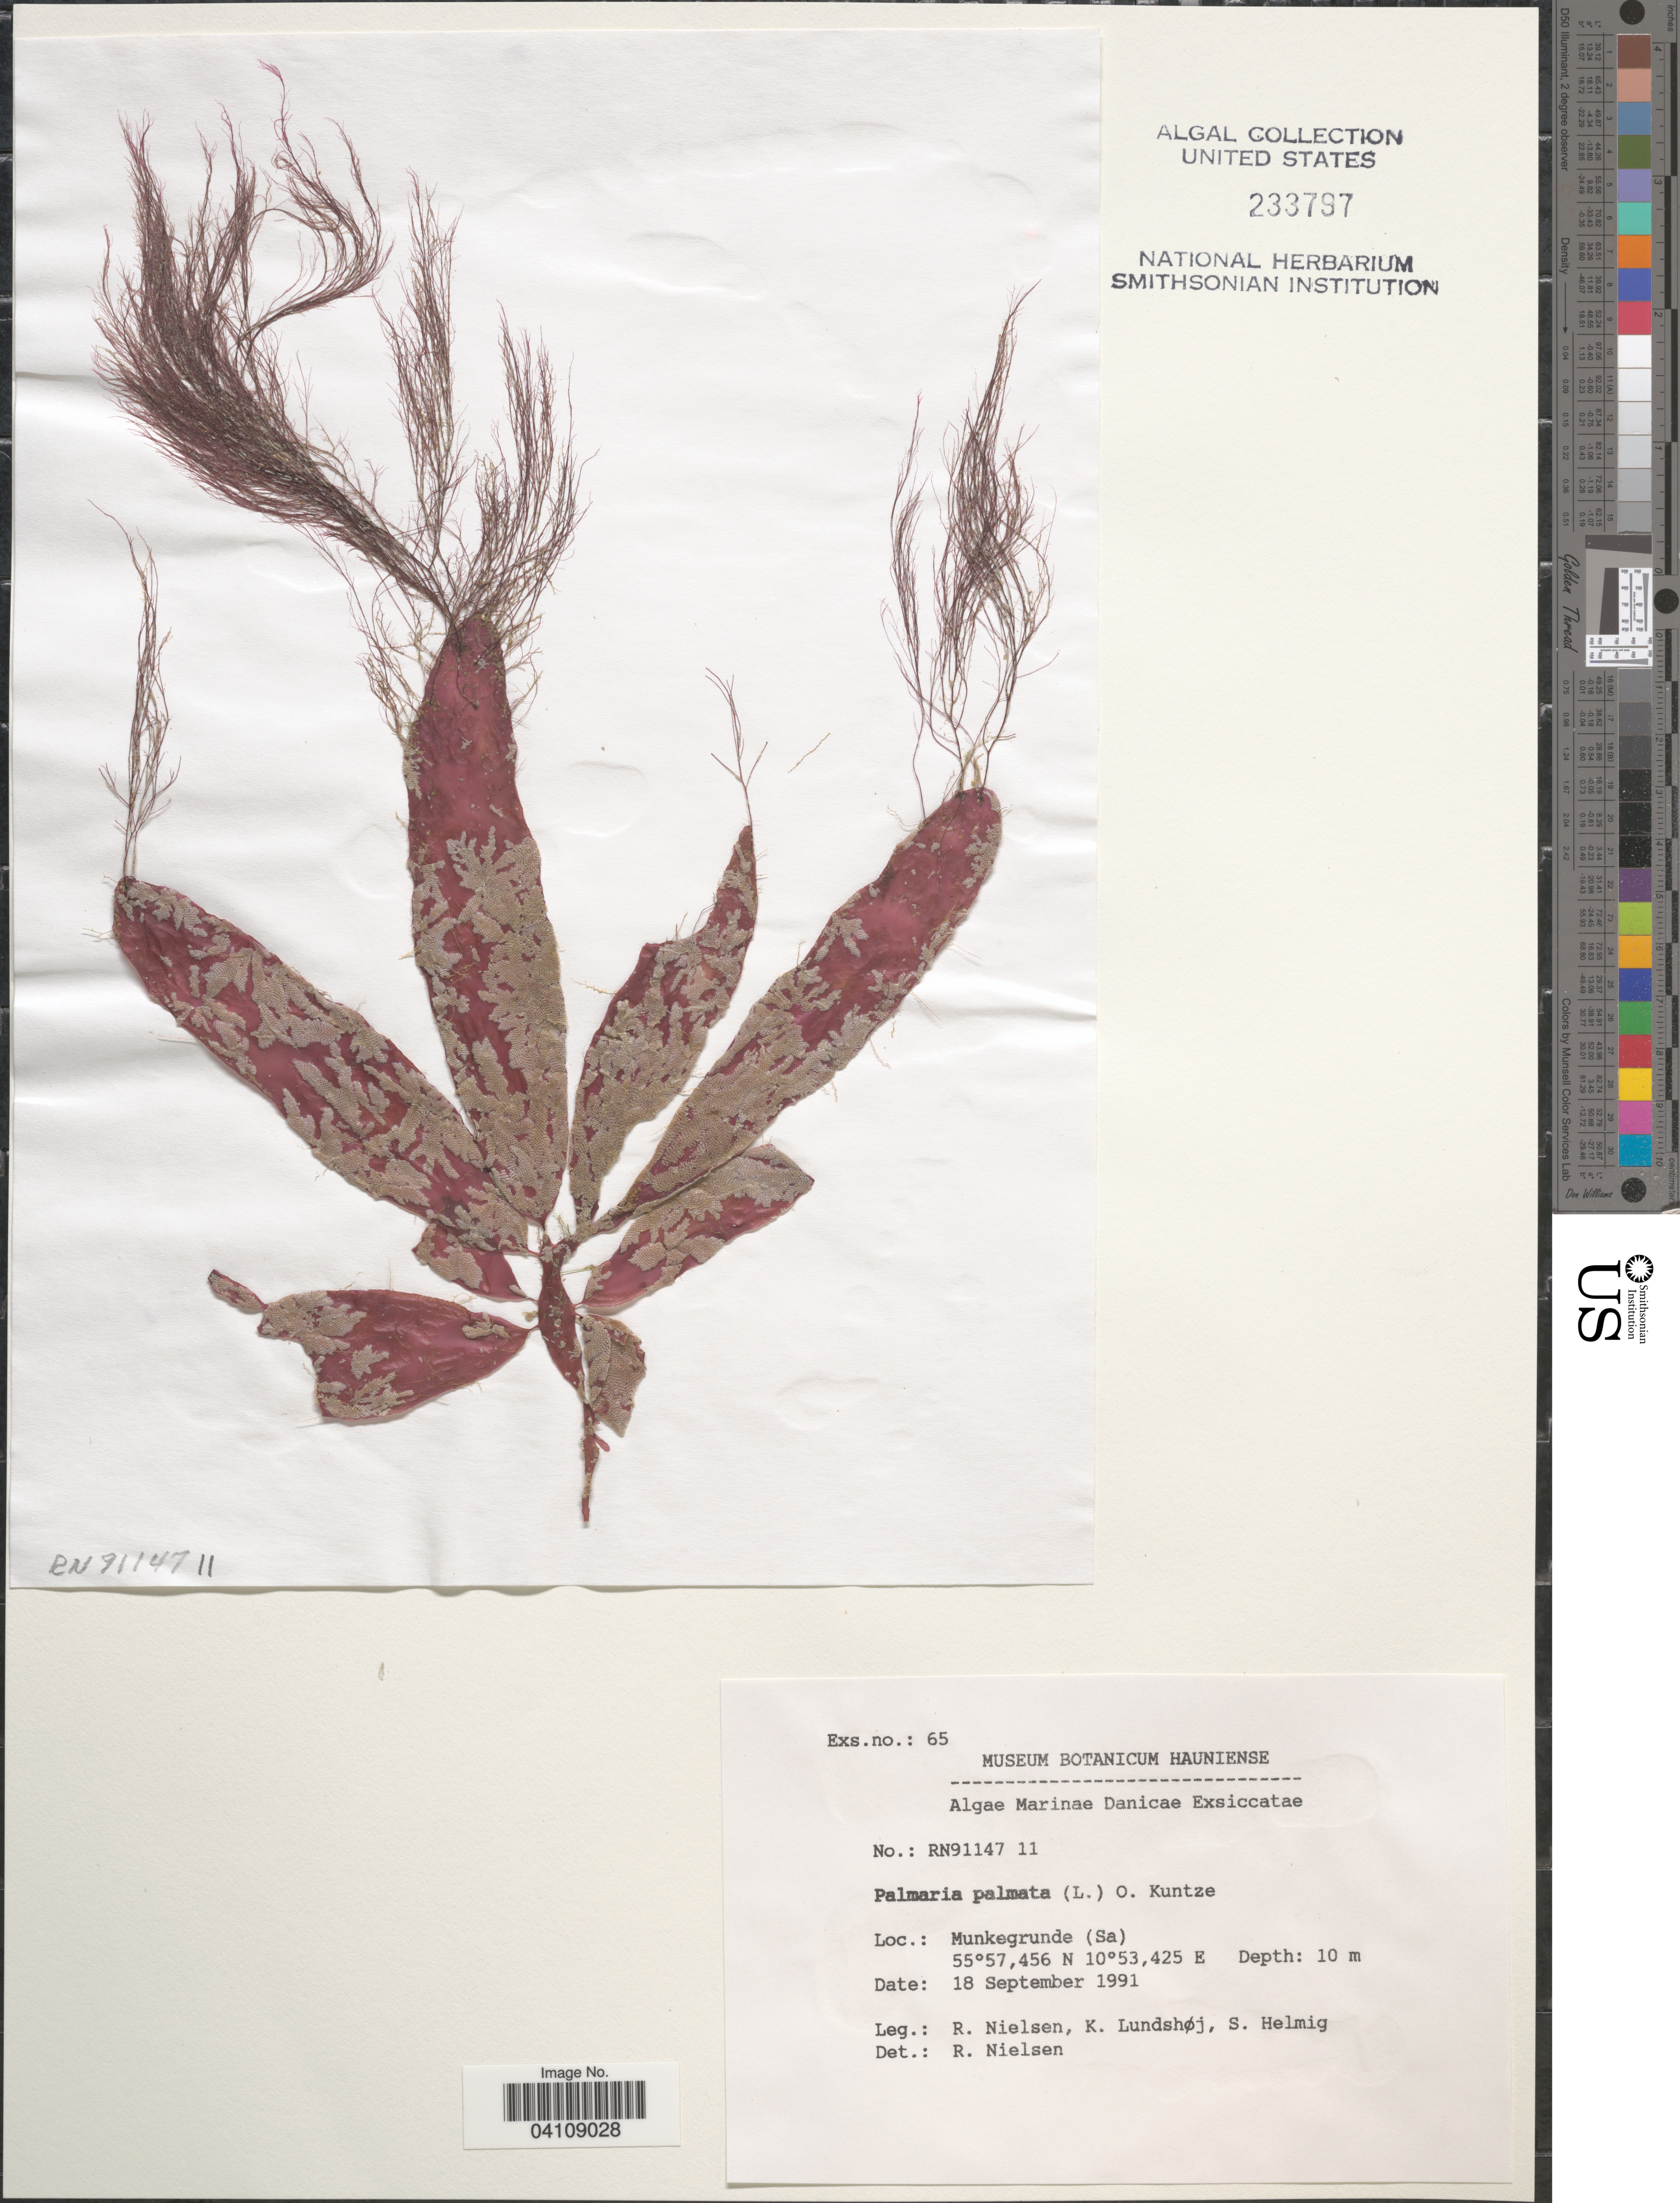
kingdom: Plantae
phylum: Rhodophyta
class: Florideophyceae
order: Palmariales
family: Palmariaceae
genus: Palmaria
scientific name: Palmaria palmata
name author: (L.) F. Weber & D. Mohr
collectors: R. Nielsen, K. Lundshøj & S. Helmig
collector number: RN91147 11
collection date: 1991-09-18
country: Denmark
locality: Danicae. Munkegrunde (Sa).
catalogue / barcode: US 233797